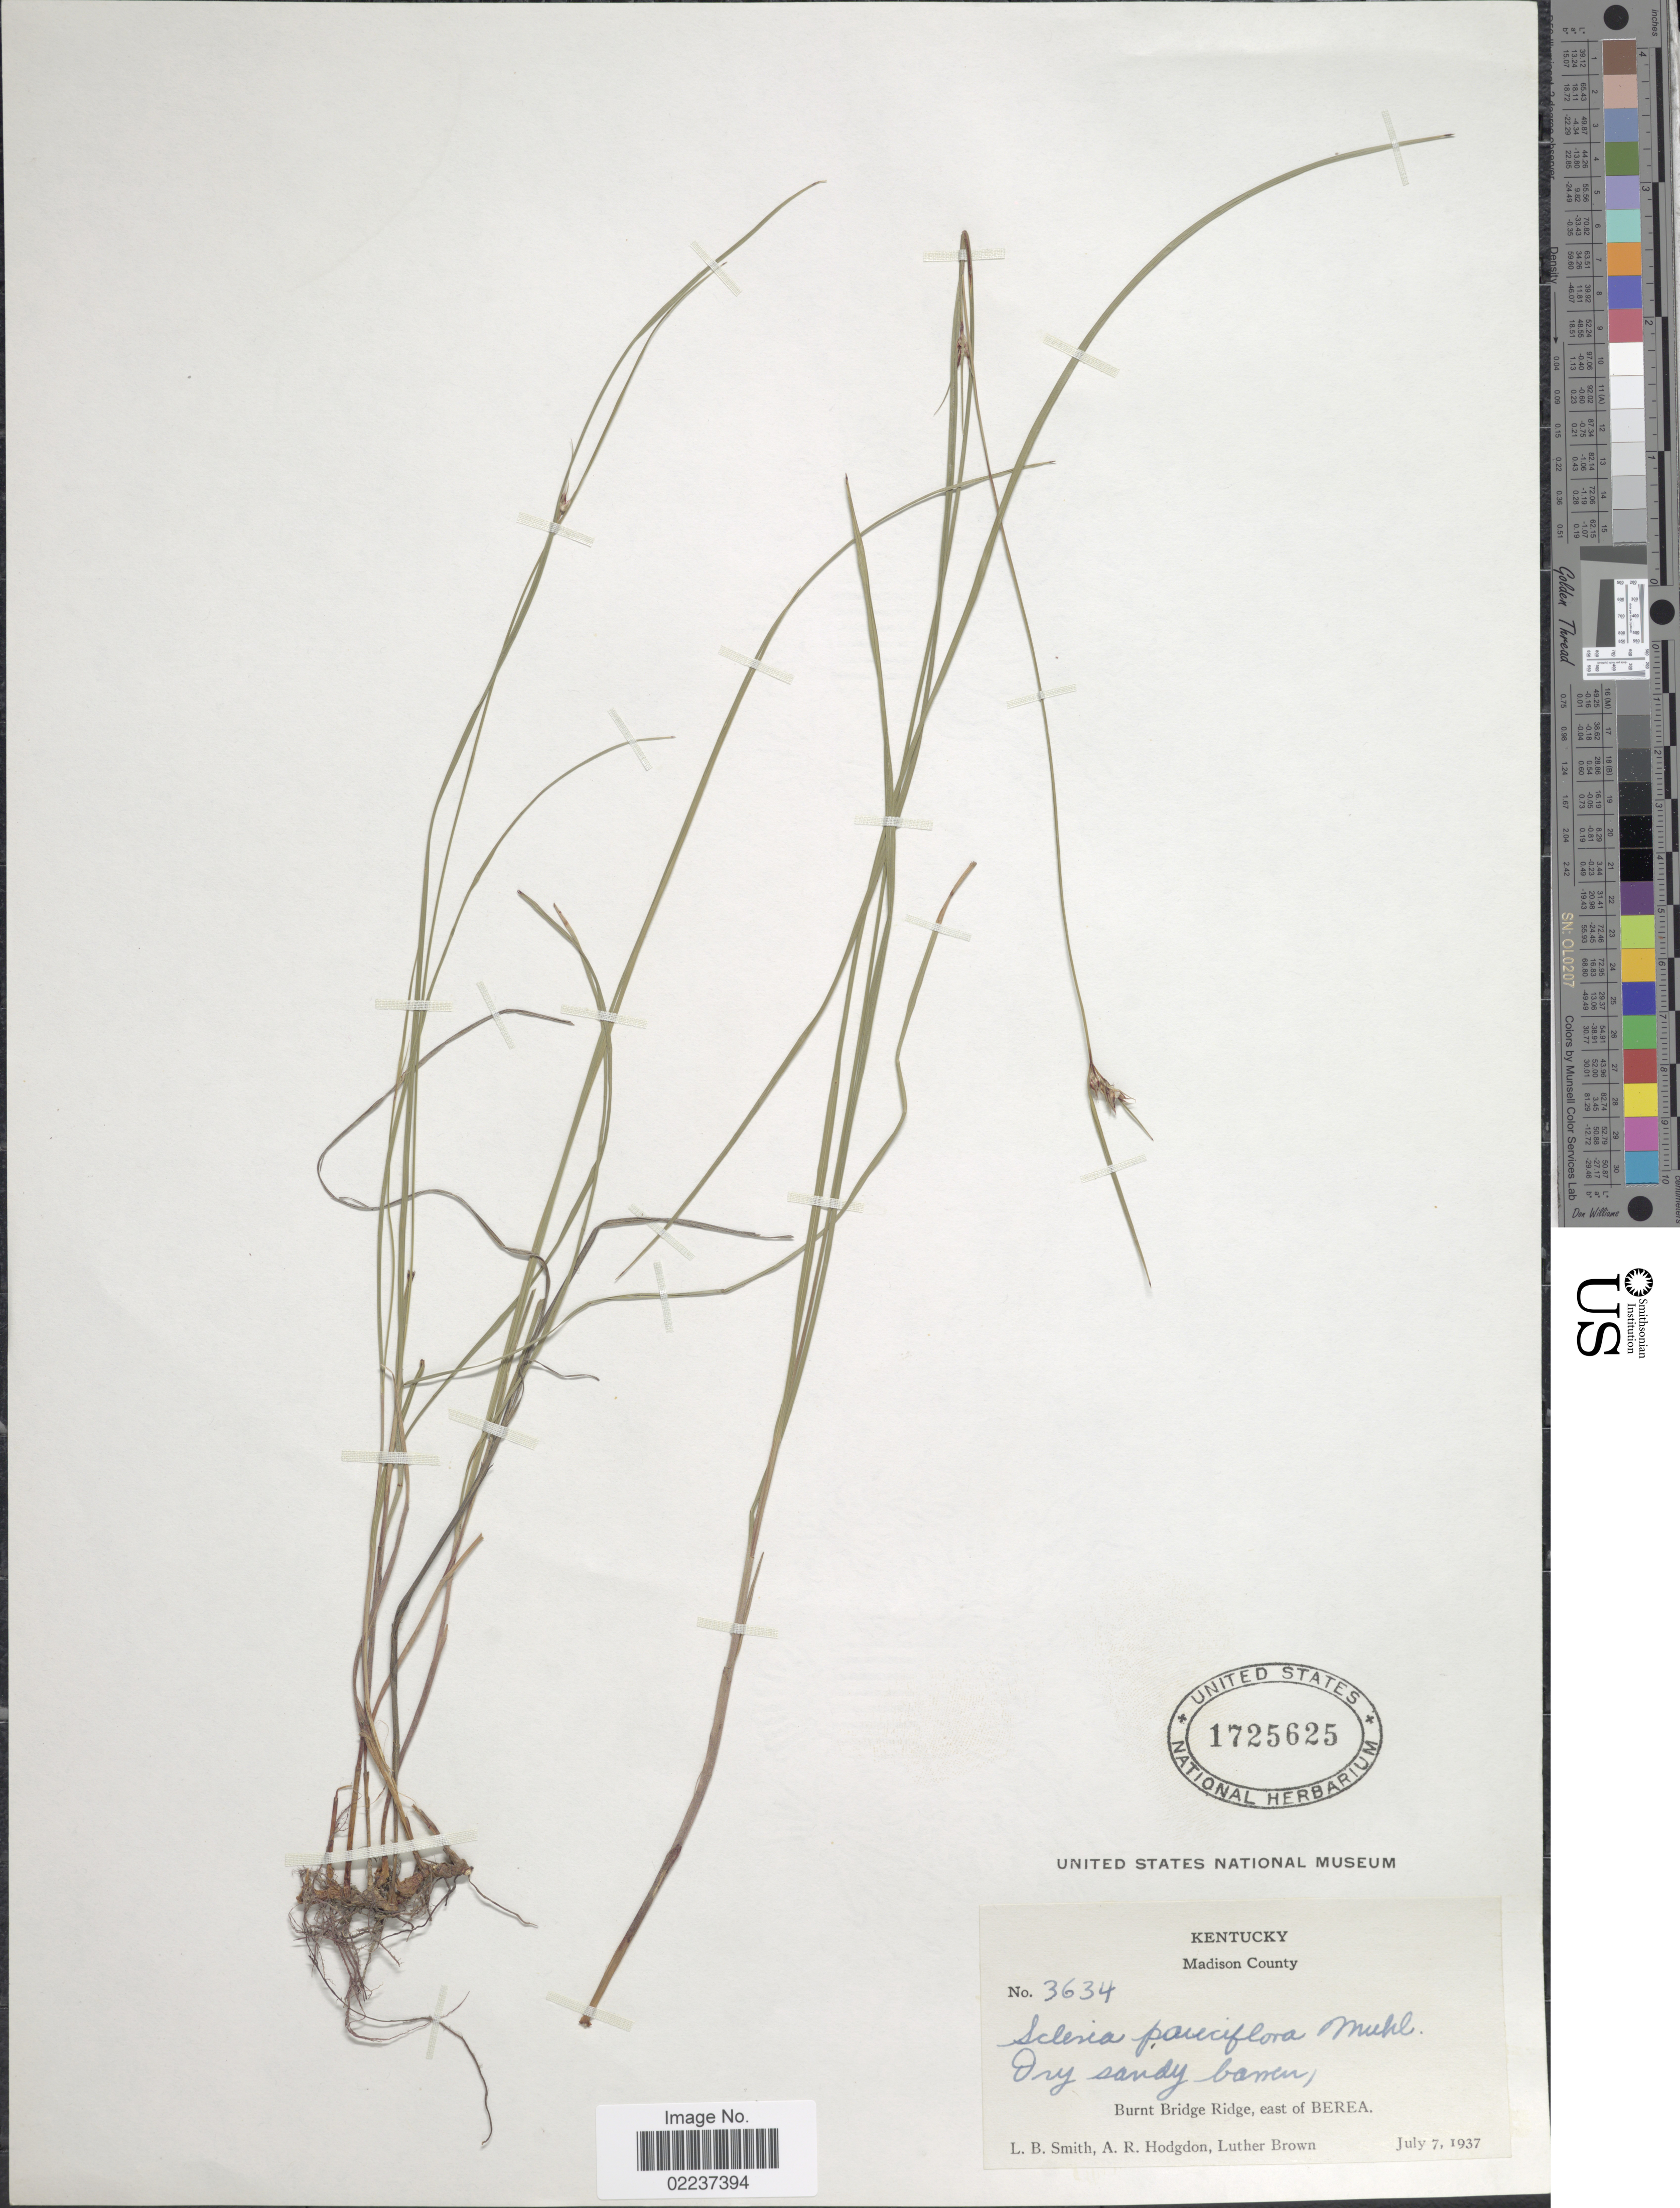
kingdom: Plantae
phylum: Tracheophyta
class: Liliopsida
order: Poales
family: Cyperaceae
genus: Scleria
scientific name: Scleria pauciflora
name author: Muhl. ex Willd.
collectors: L. Smith, A. R. Hodgdon & L. Brown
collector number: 3634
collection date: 1937-07-07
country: United States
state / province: Kentucky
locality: Madison County, Burnt Bridge Ridge, east of Berea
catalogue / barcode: US 1725625